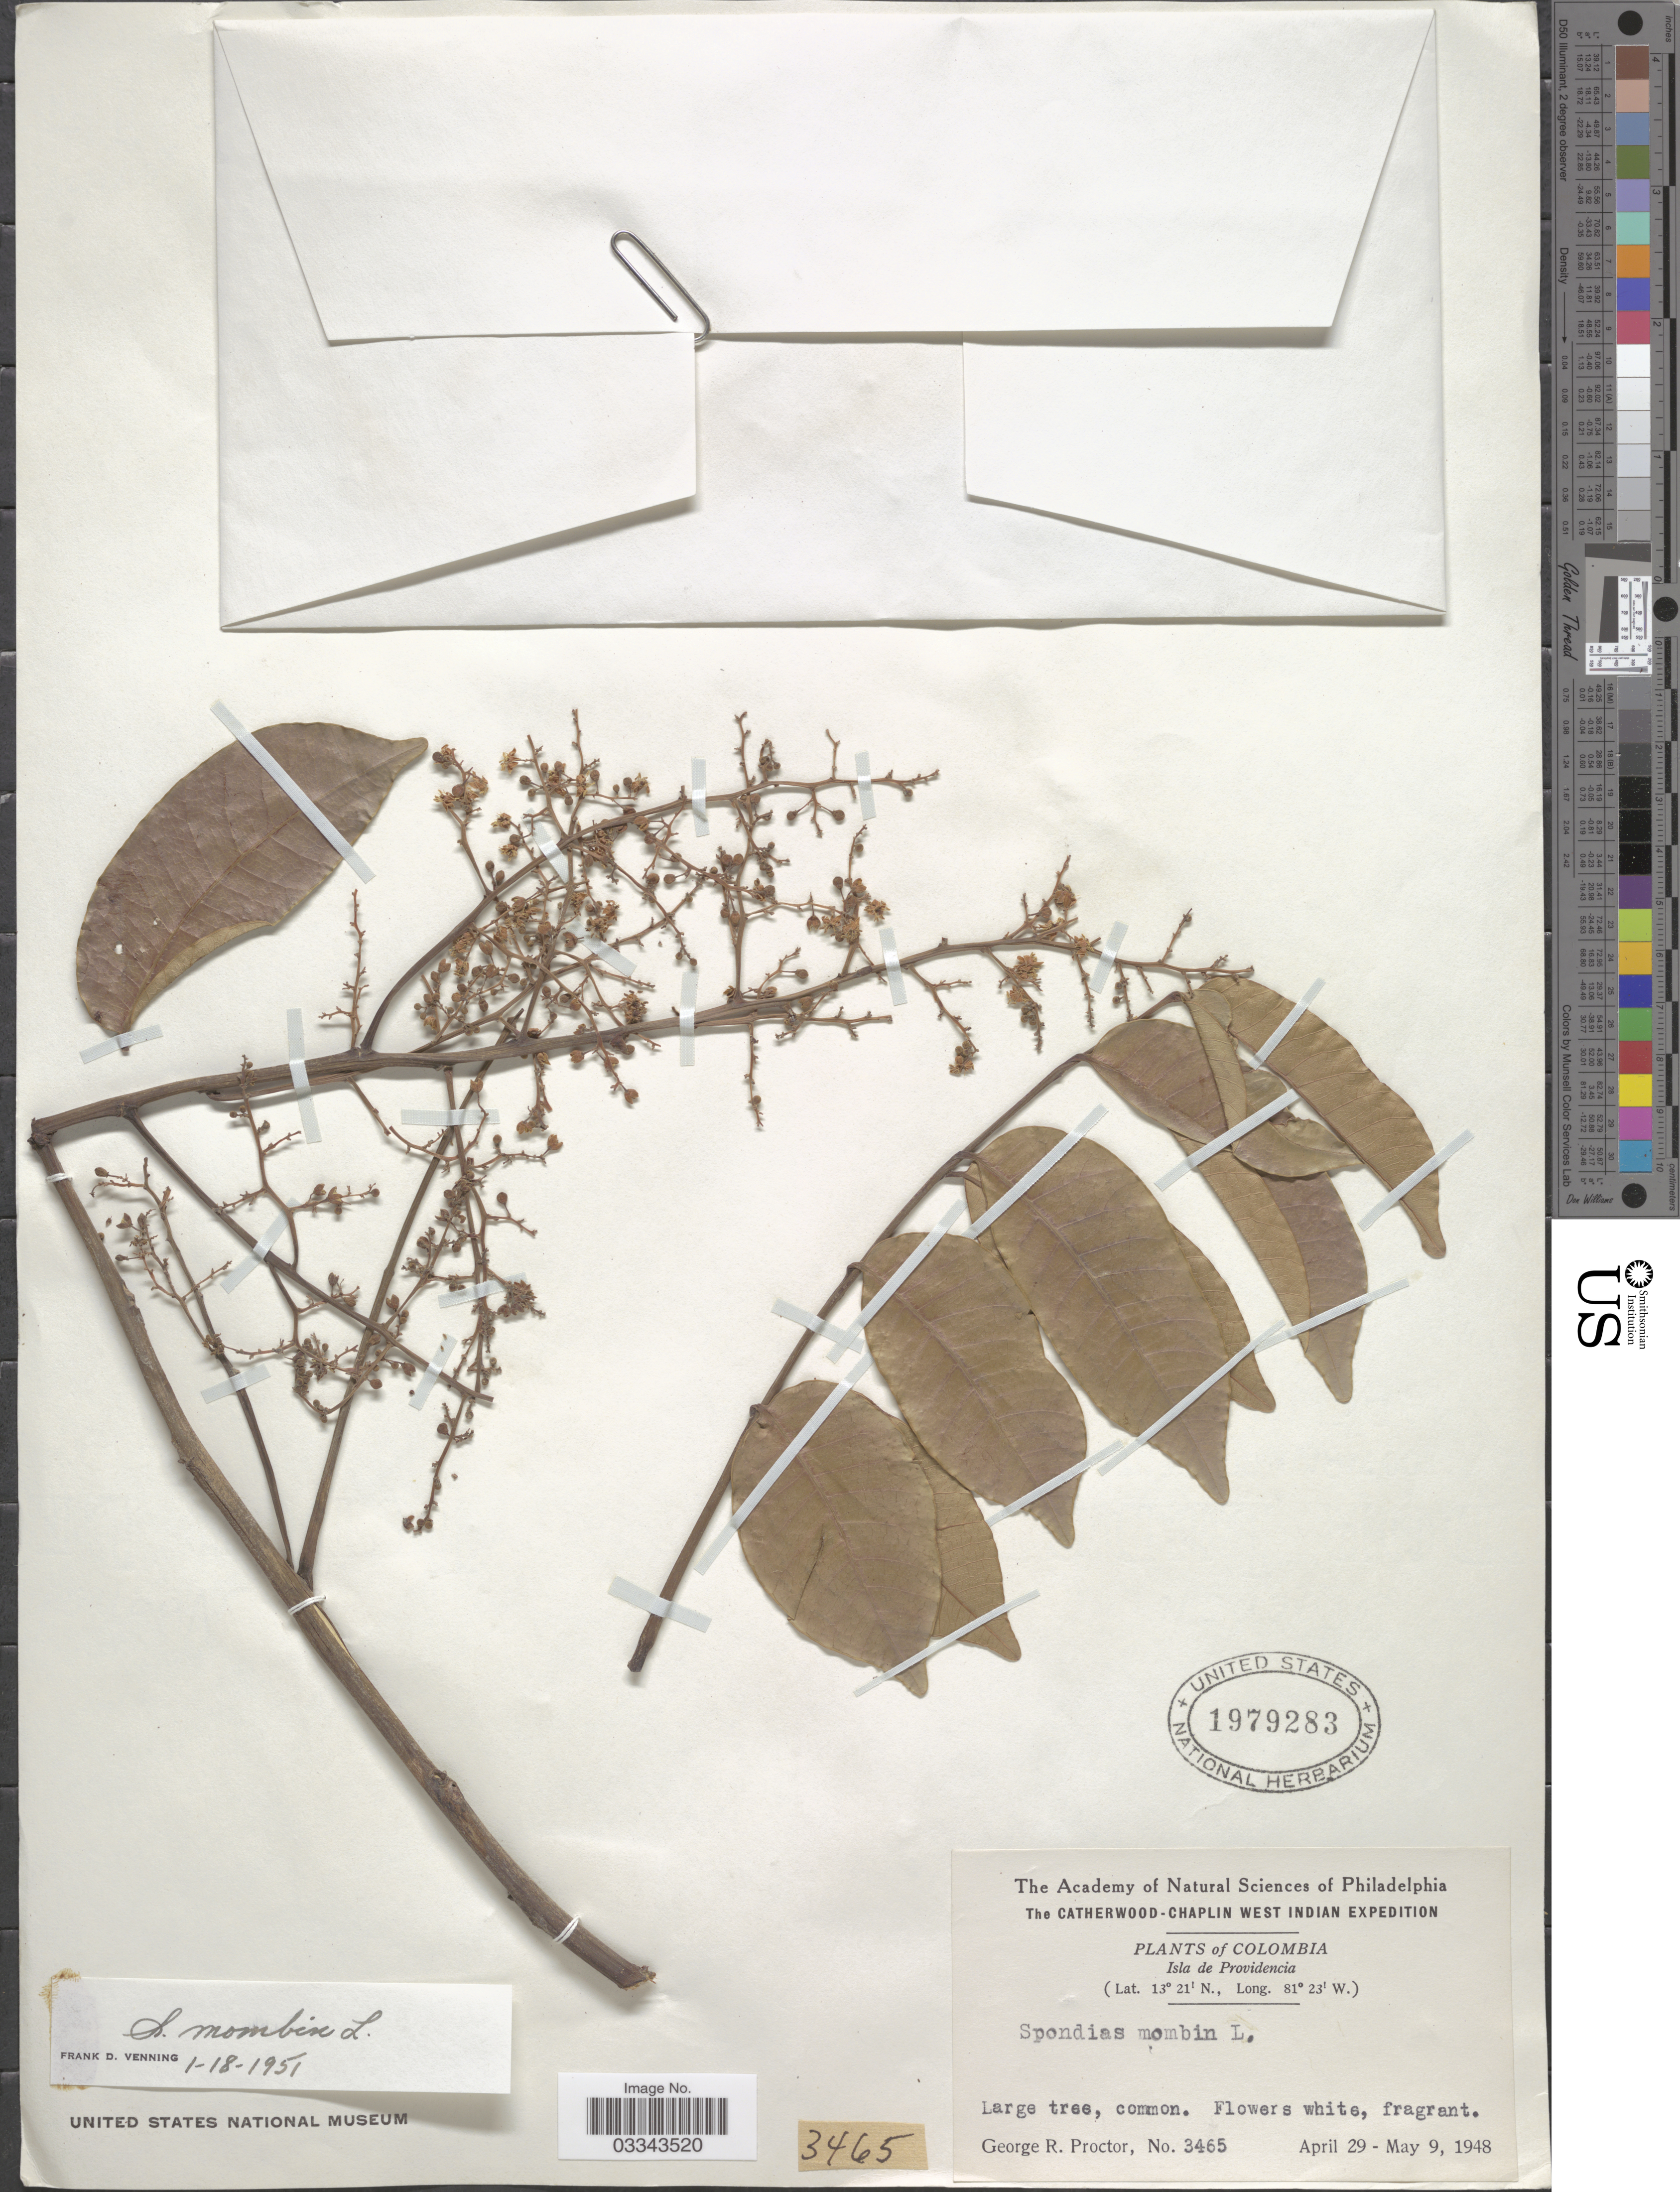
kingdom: Plantae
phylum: Tracheophyta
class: Magnoliopsida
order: Sapindales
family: Anacardiaceae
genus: Spondias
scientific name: Spondias mombin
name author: L.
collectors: G. Proctor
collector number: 3465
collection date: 1948-04-29/1948-05-09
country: Colombia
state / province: San Andres y Providencia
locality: Isla de Providencia.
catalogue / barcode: US 1979283